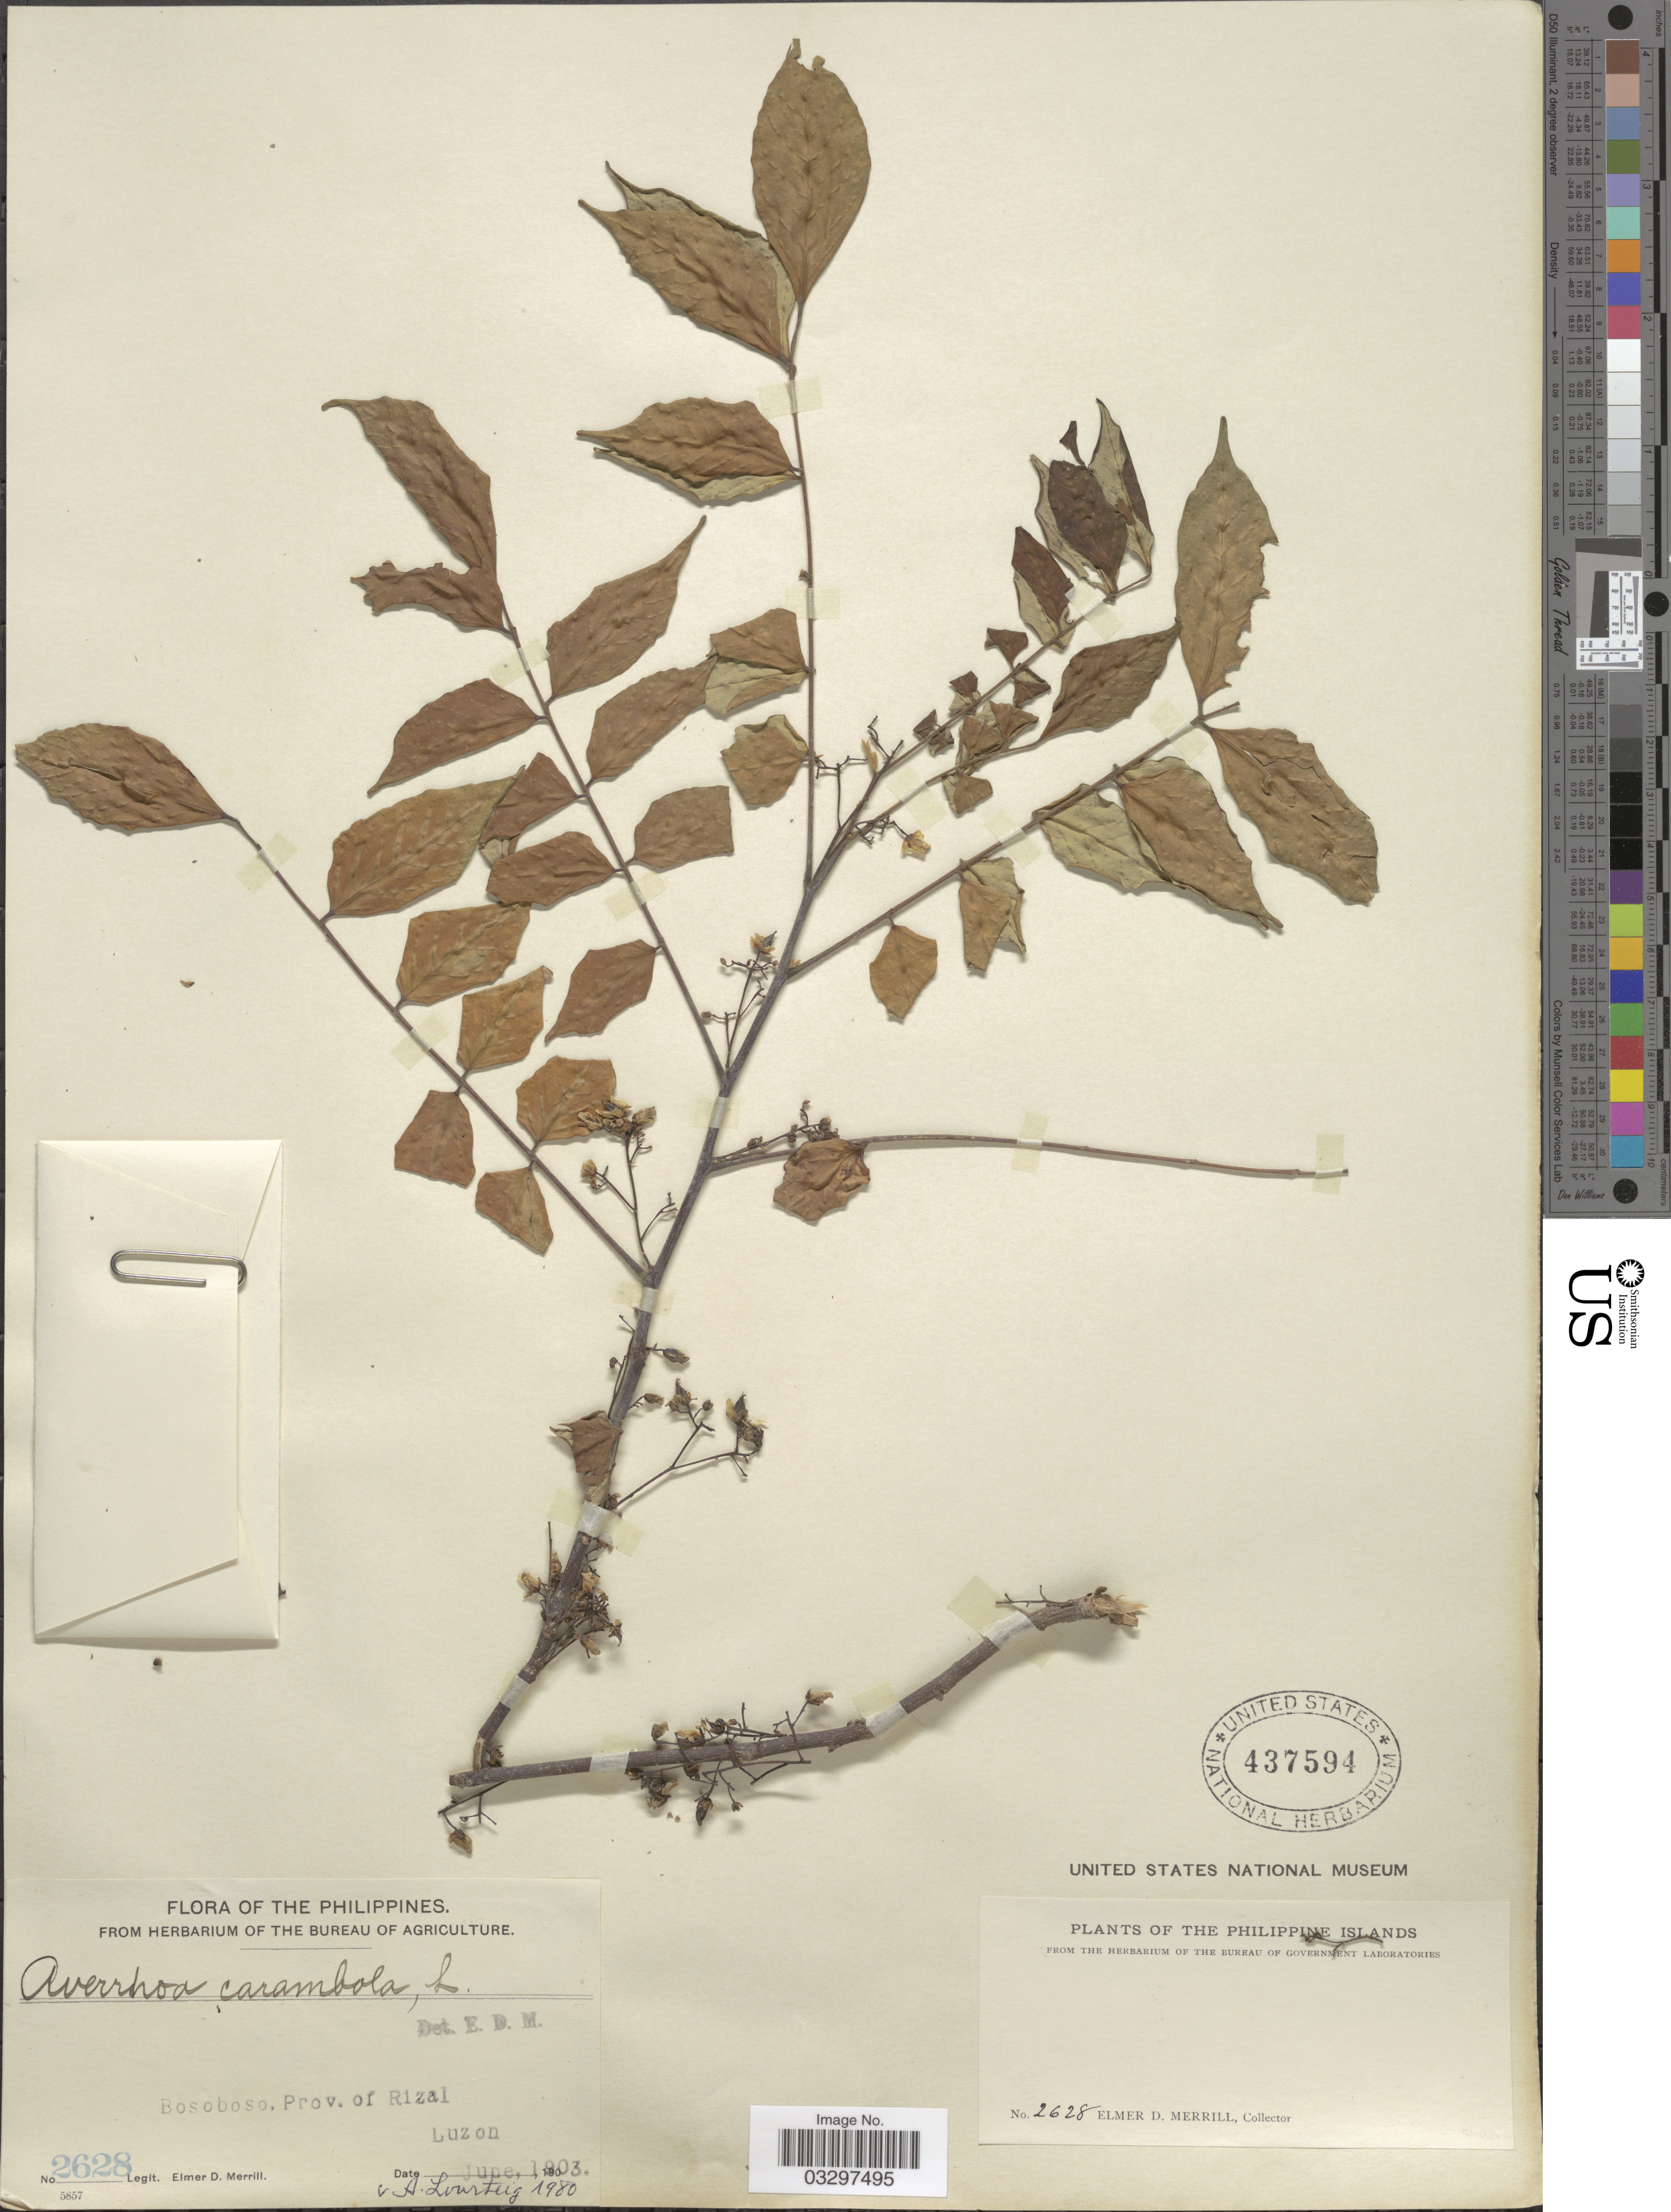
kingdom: Plantae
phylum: Tracheophyta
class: Magnoliopsida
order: Oxalidales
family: Oxalidaceae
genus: Averrhoa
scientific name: Averrhoa carambola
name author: L.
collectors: E. D. Merrill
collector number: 2628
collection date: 1903-06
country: Philippines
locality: Bosoboso, Prov. of Rizal, Luzon.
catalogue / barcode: US 437594